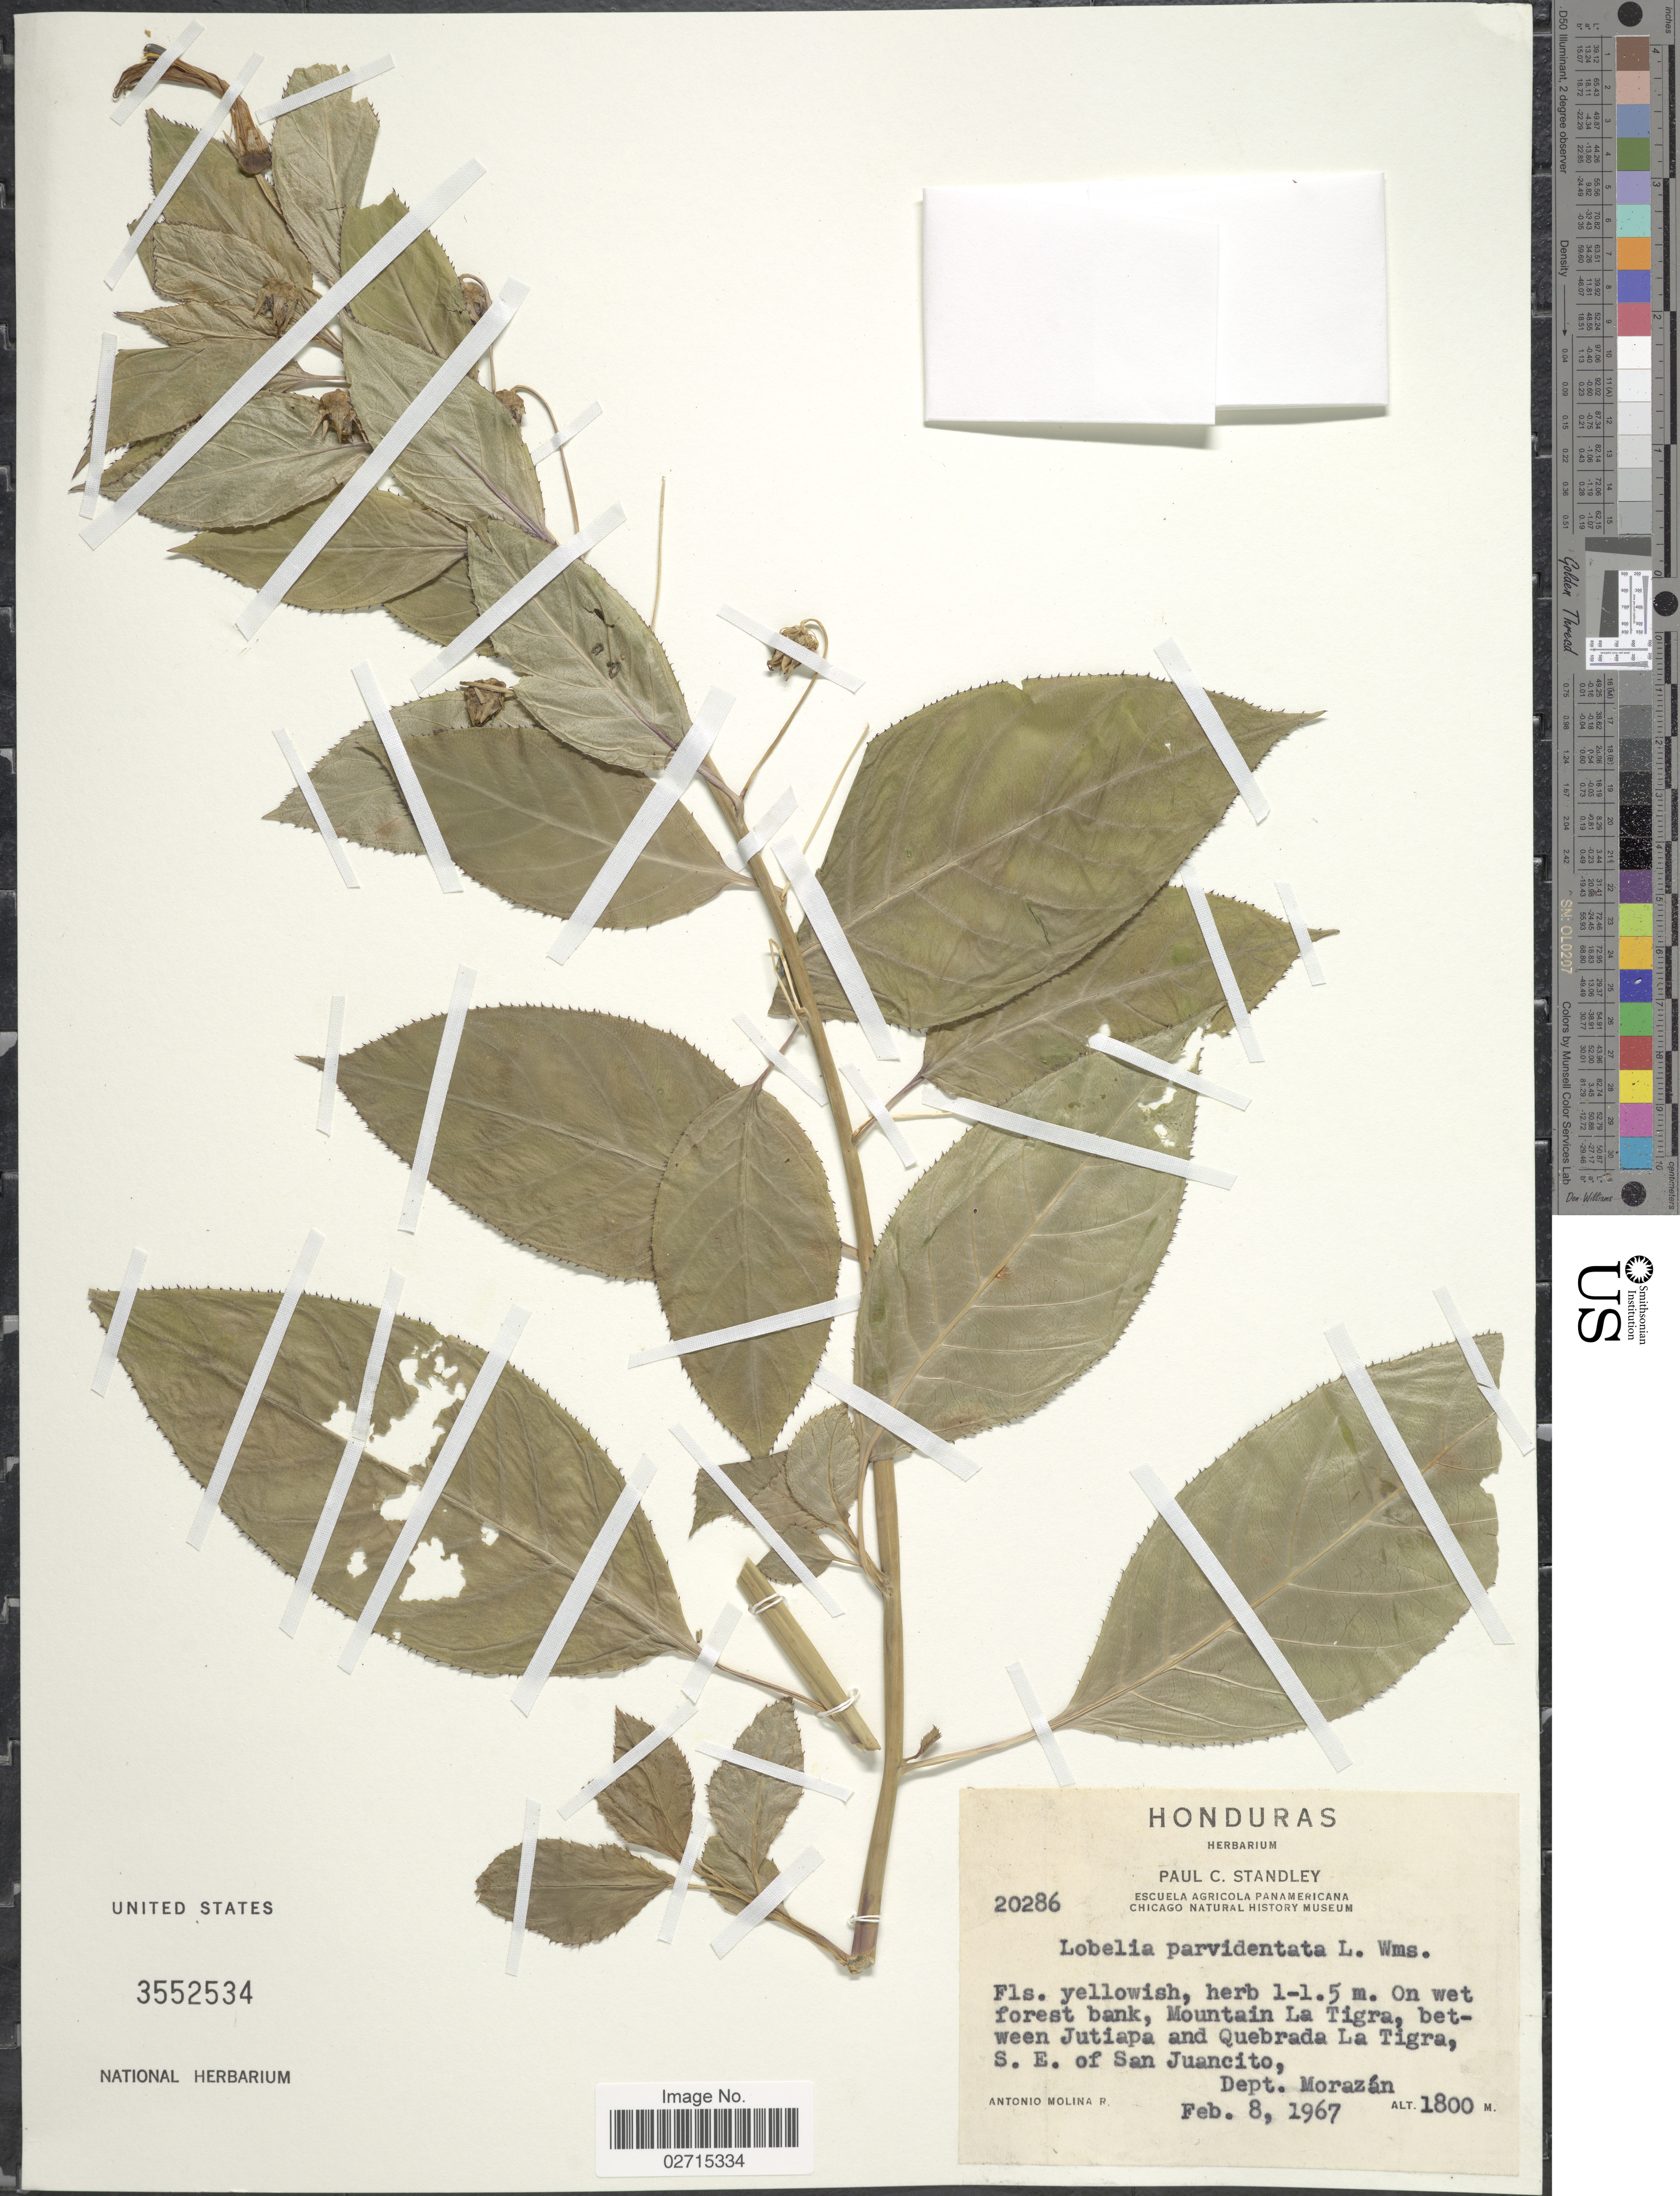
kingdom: Plantae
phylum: Tracheophyta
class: Magnoliopsida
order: Asterales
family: Campanulaceae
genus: Lobelia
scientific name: Lobelia parvidentata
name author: L.O. Williams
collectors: A. Molina R.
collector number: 20286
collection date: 1967-02-08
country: Honduras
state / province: Fco. Morazán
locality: On wet forest bank, Mountain La Tigra, between Jutiapa and Quebrada La Tigra, S. E. of San Juancito, Dept. Morazán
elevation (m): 1800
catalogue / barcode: US 3552534